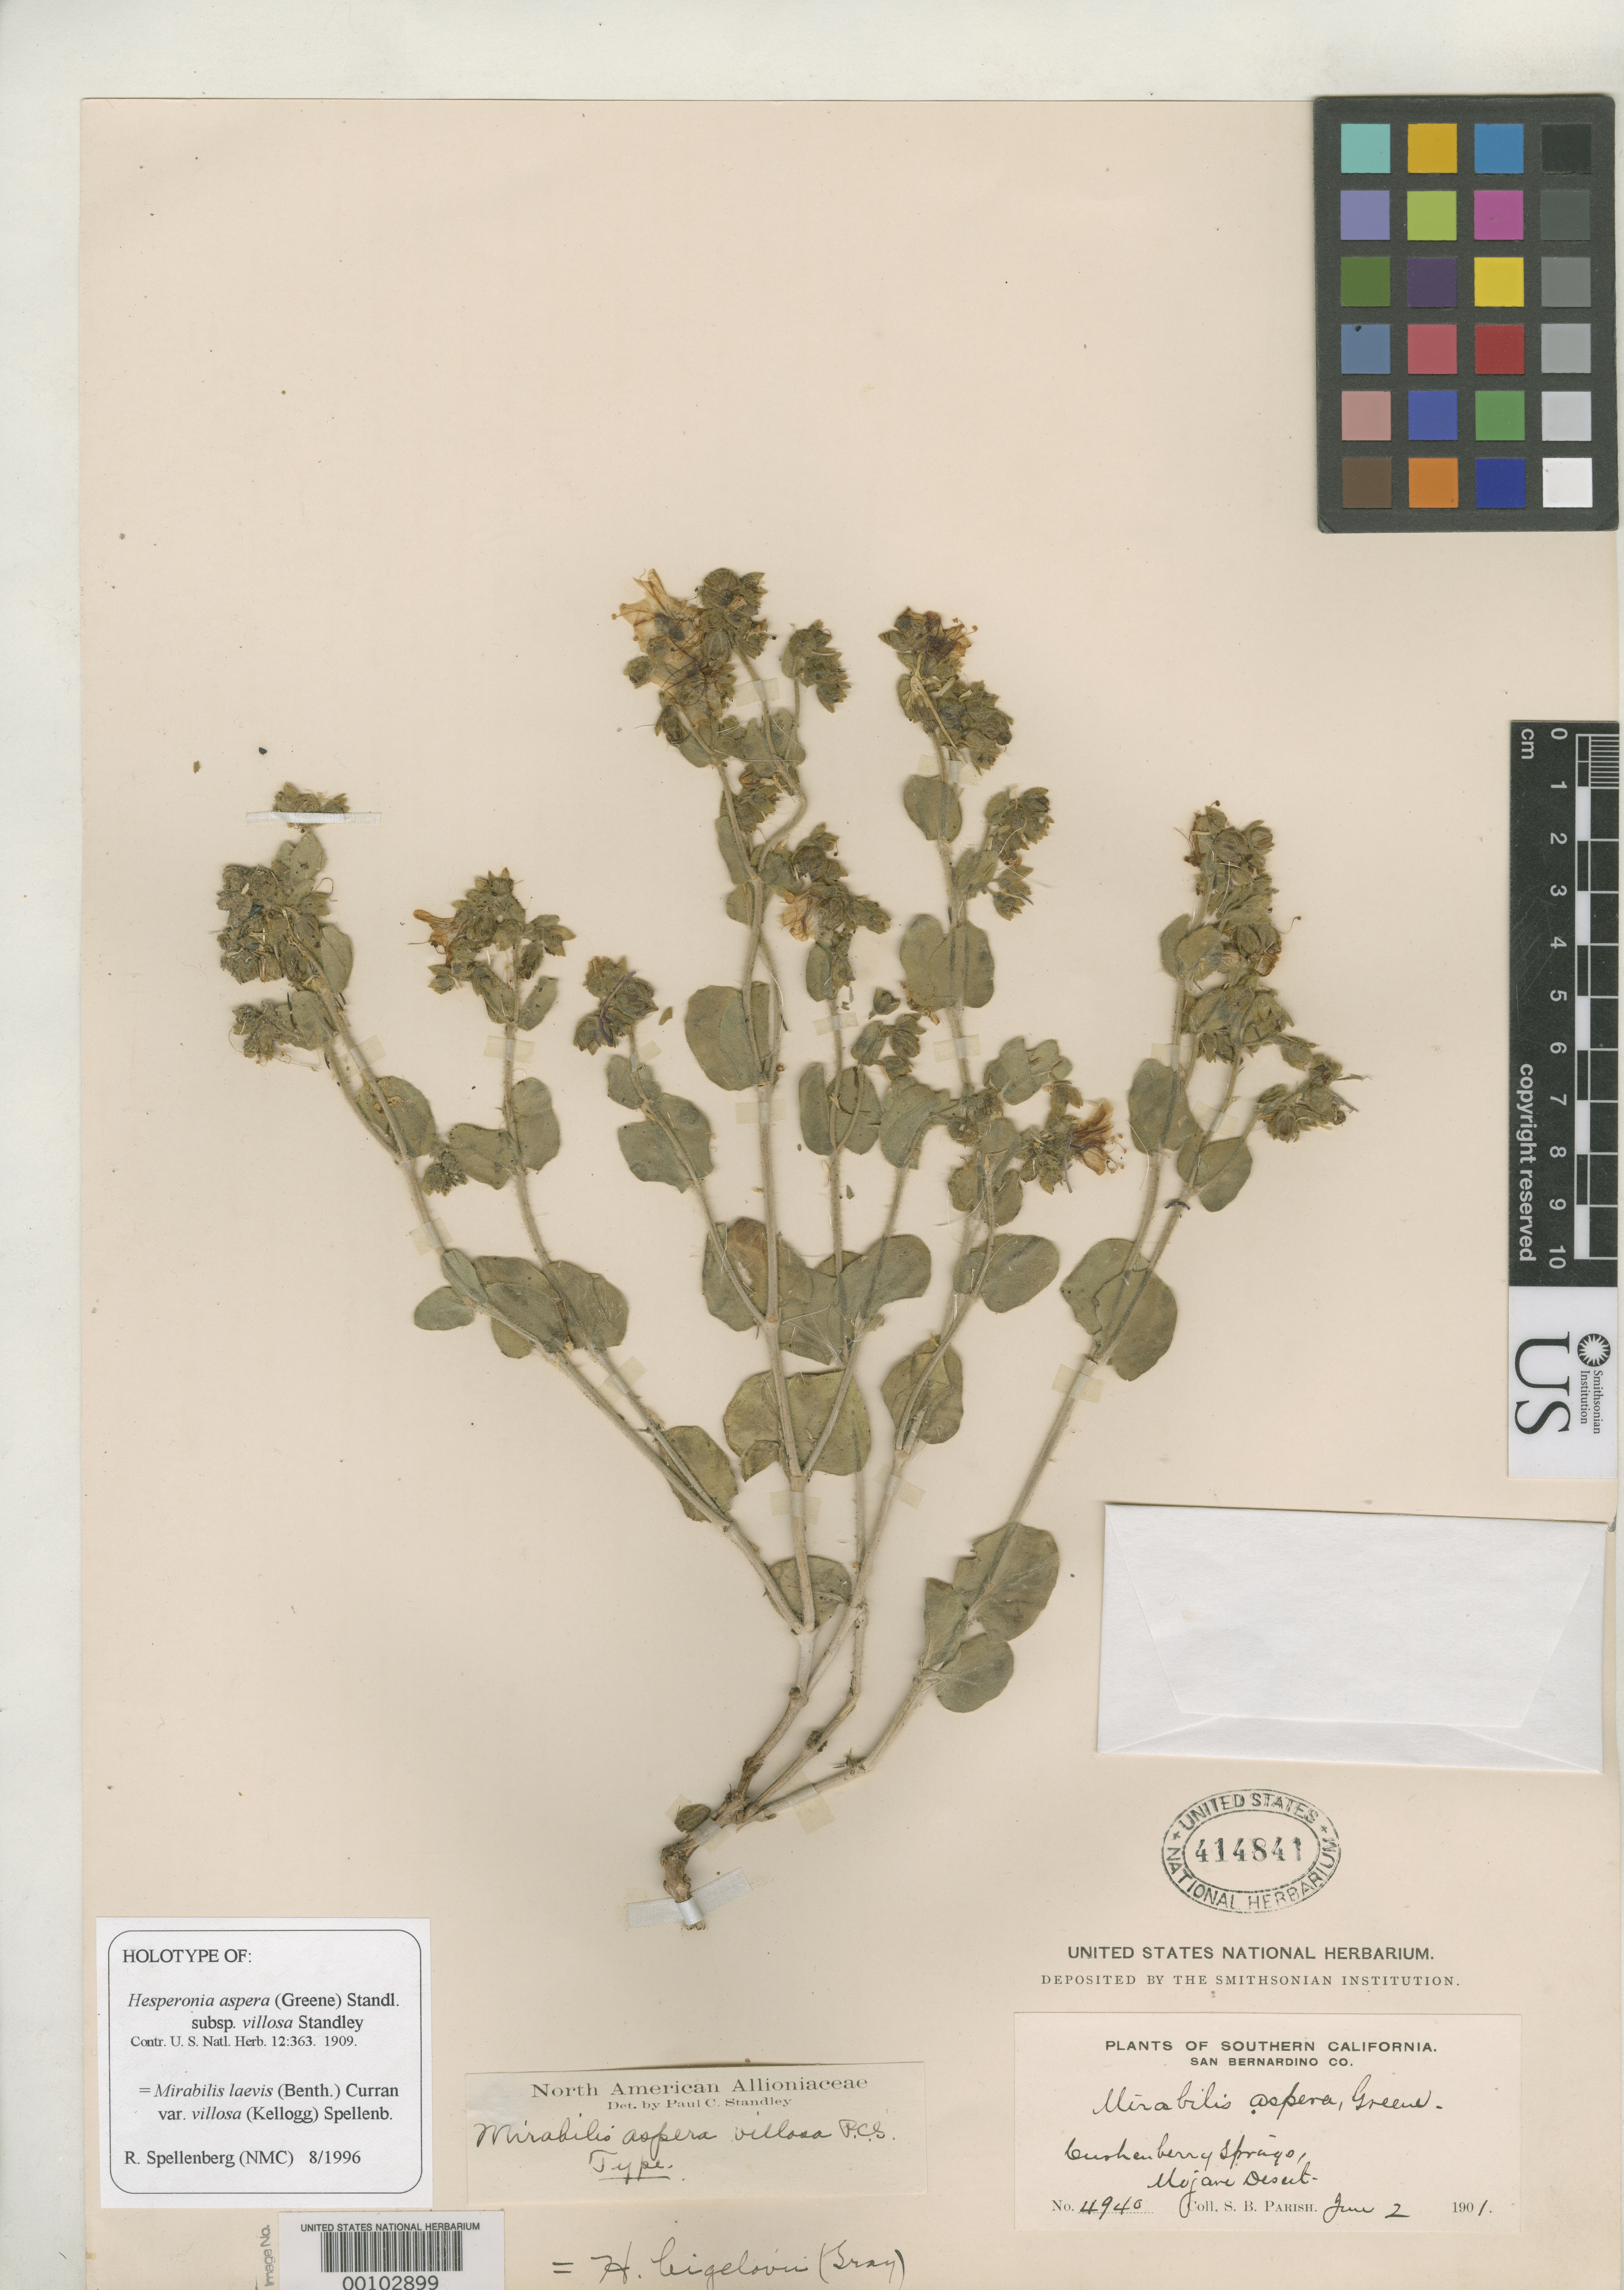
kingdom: Plantae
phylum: Tracheophyta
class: Magnoliopsida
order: Caryophyllales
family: Nyctaginaceae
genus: Hesperonia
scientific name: Hesperonia aspera subsp. villosa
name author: Standl.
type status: Holotype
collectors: S. B. Parish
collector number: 4940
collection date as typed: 02 Jun 1901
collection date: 1901-06-02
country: United States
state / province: California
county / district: San Bernardino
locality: Mojave Desert.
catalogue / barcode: US 414841